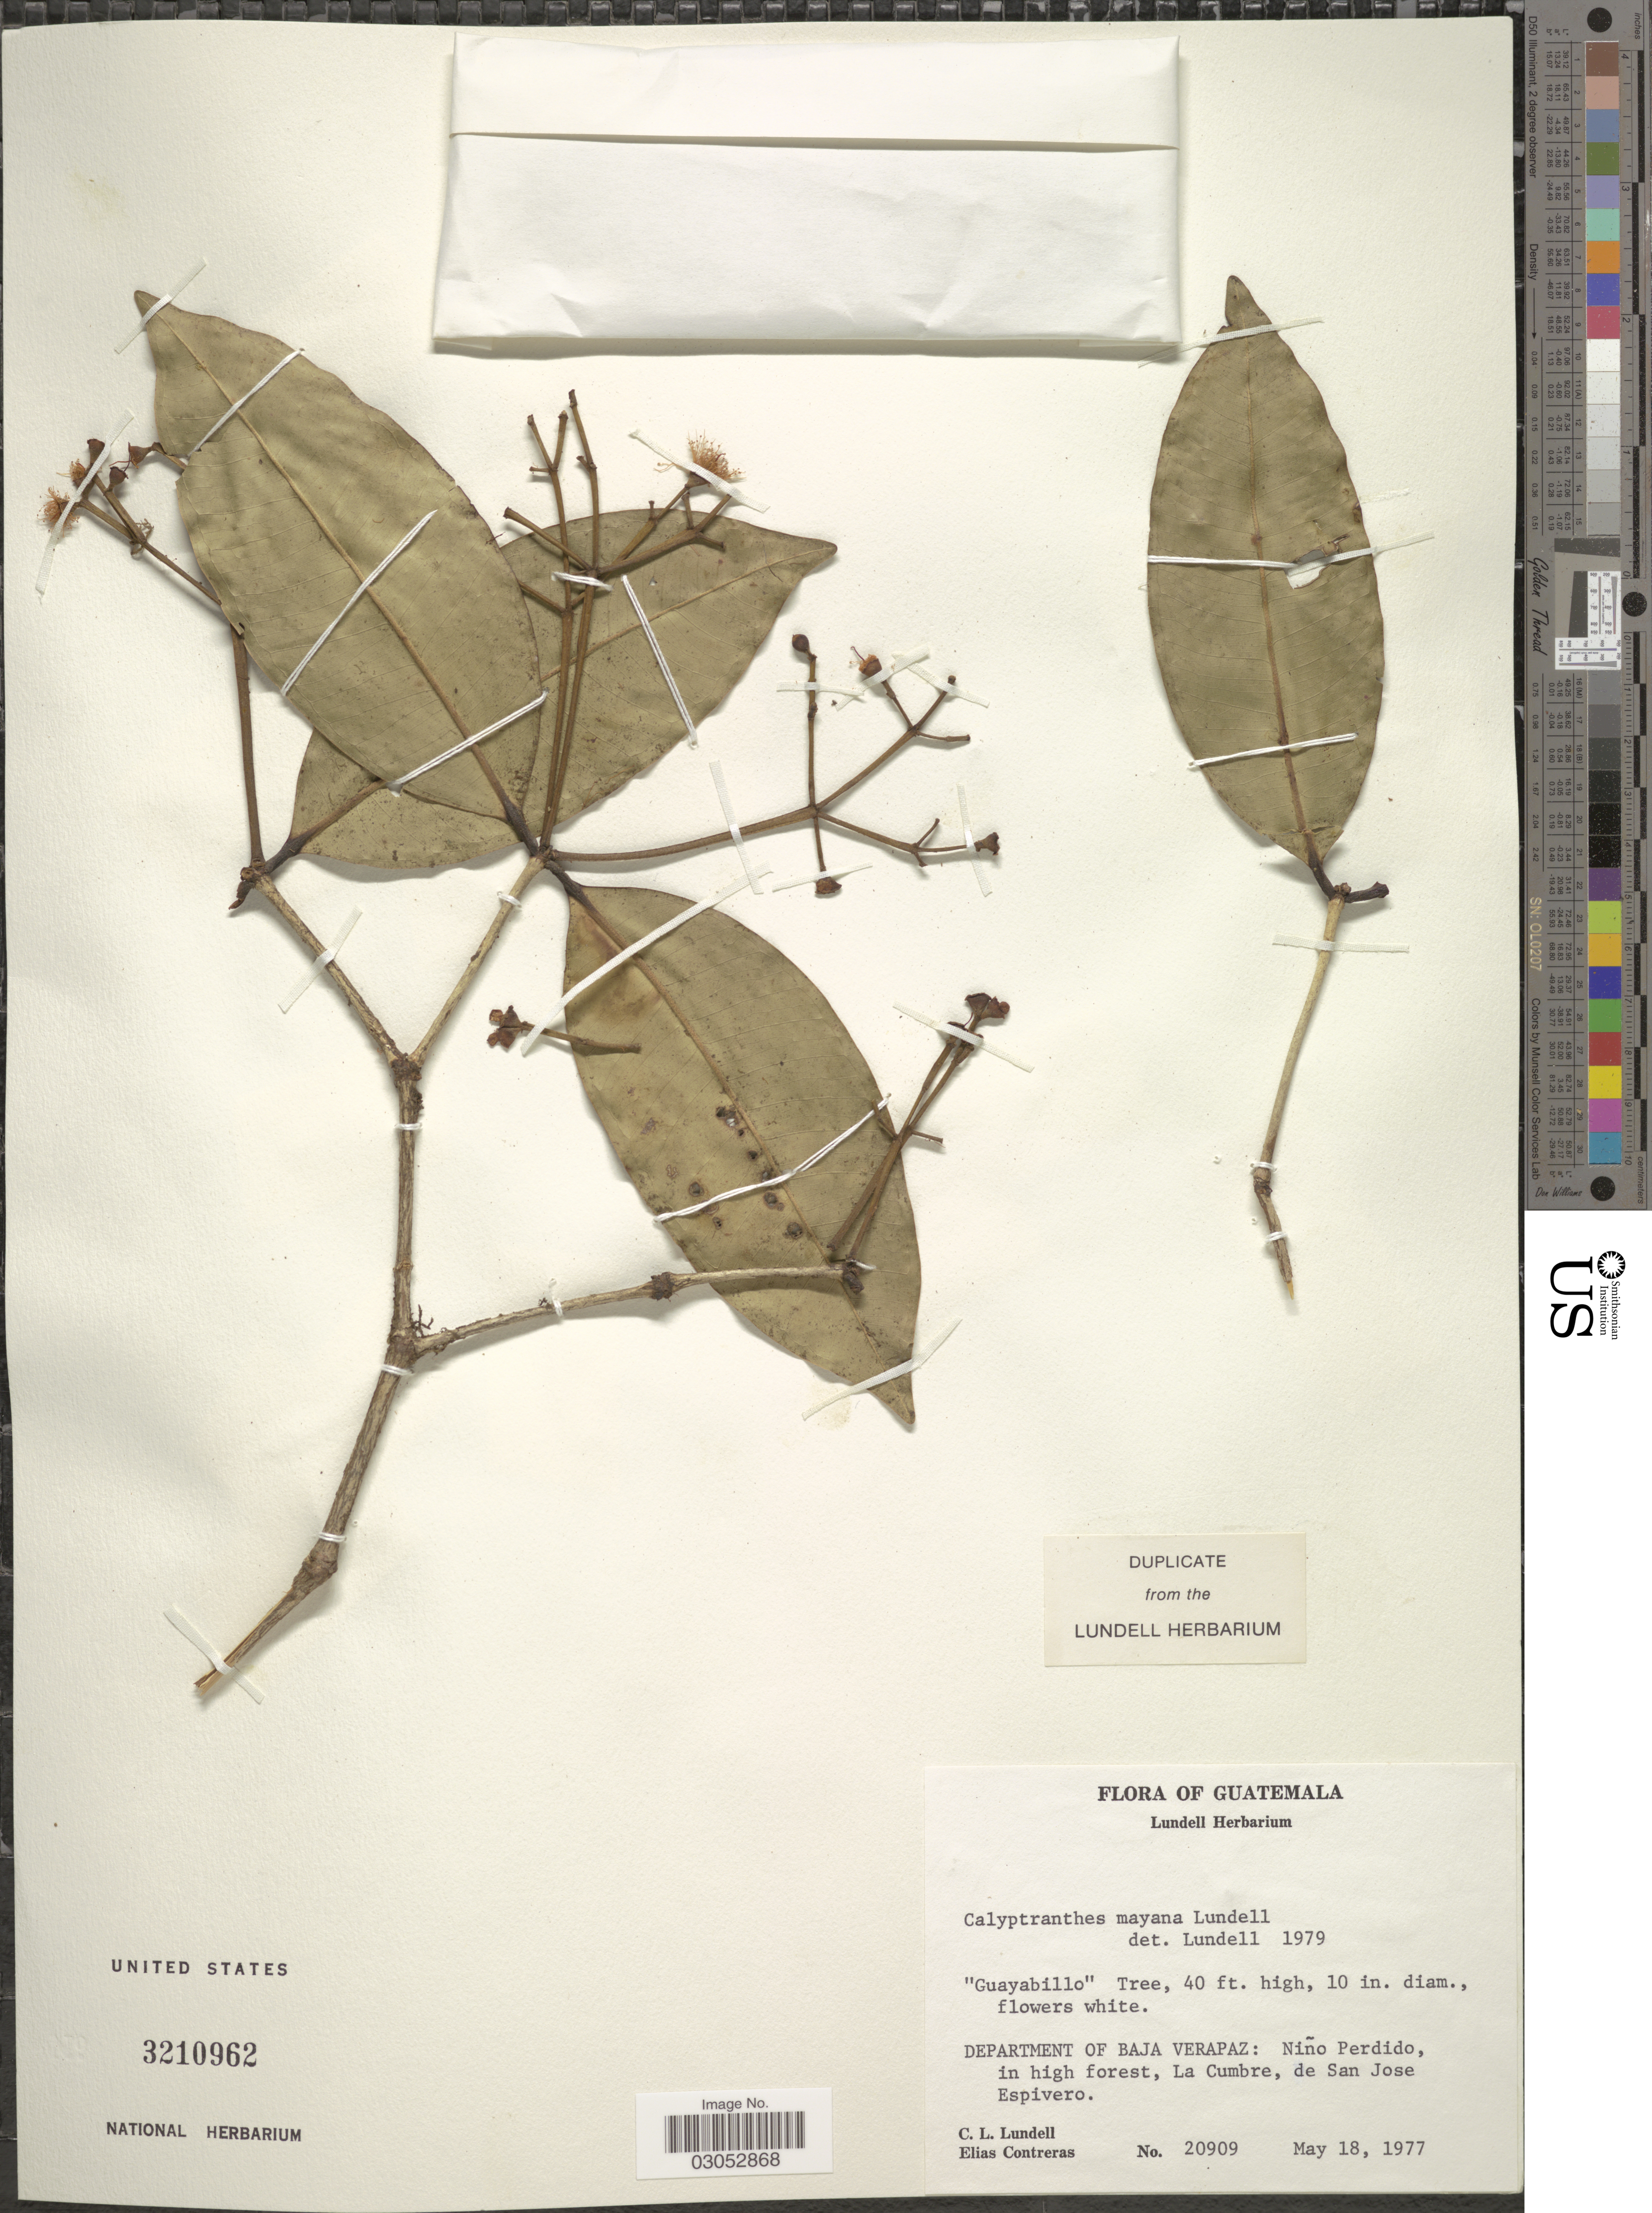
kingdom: Plantae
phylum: Tracheophyta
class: Magnoliopsida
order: Myrtales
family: Myrtaceae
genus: Myrcia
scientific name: Myrcia mayana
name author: (Lundell) A.R. Lourenço & Sánchez-Cháv.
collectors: C. L. Lundell & E. Contreras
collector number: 20909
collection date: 1977-05-18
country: Guatemala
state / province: Baja Verapaz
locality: Department of Baja Verapaz: Niño Perdido, in high forest, La Cumbre, de San Jose Espivero.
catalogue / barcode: US 3210962